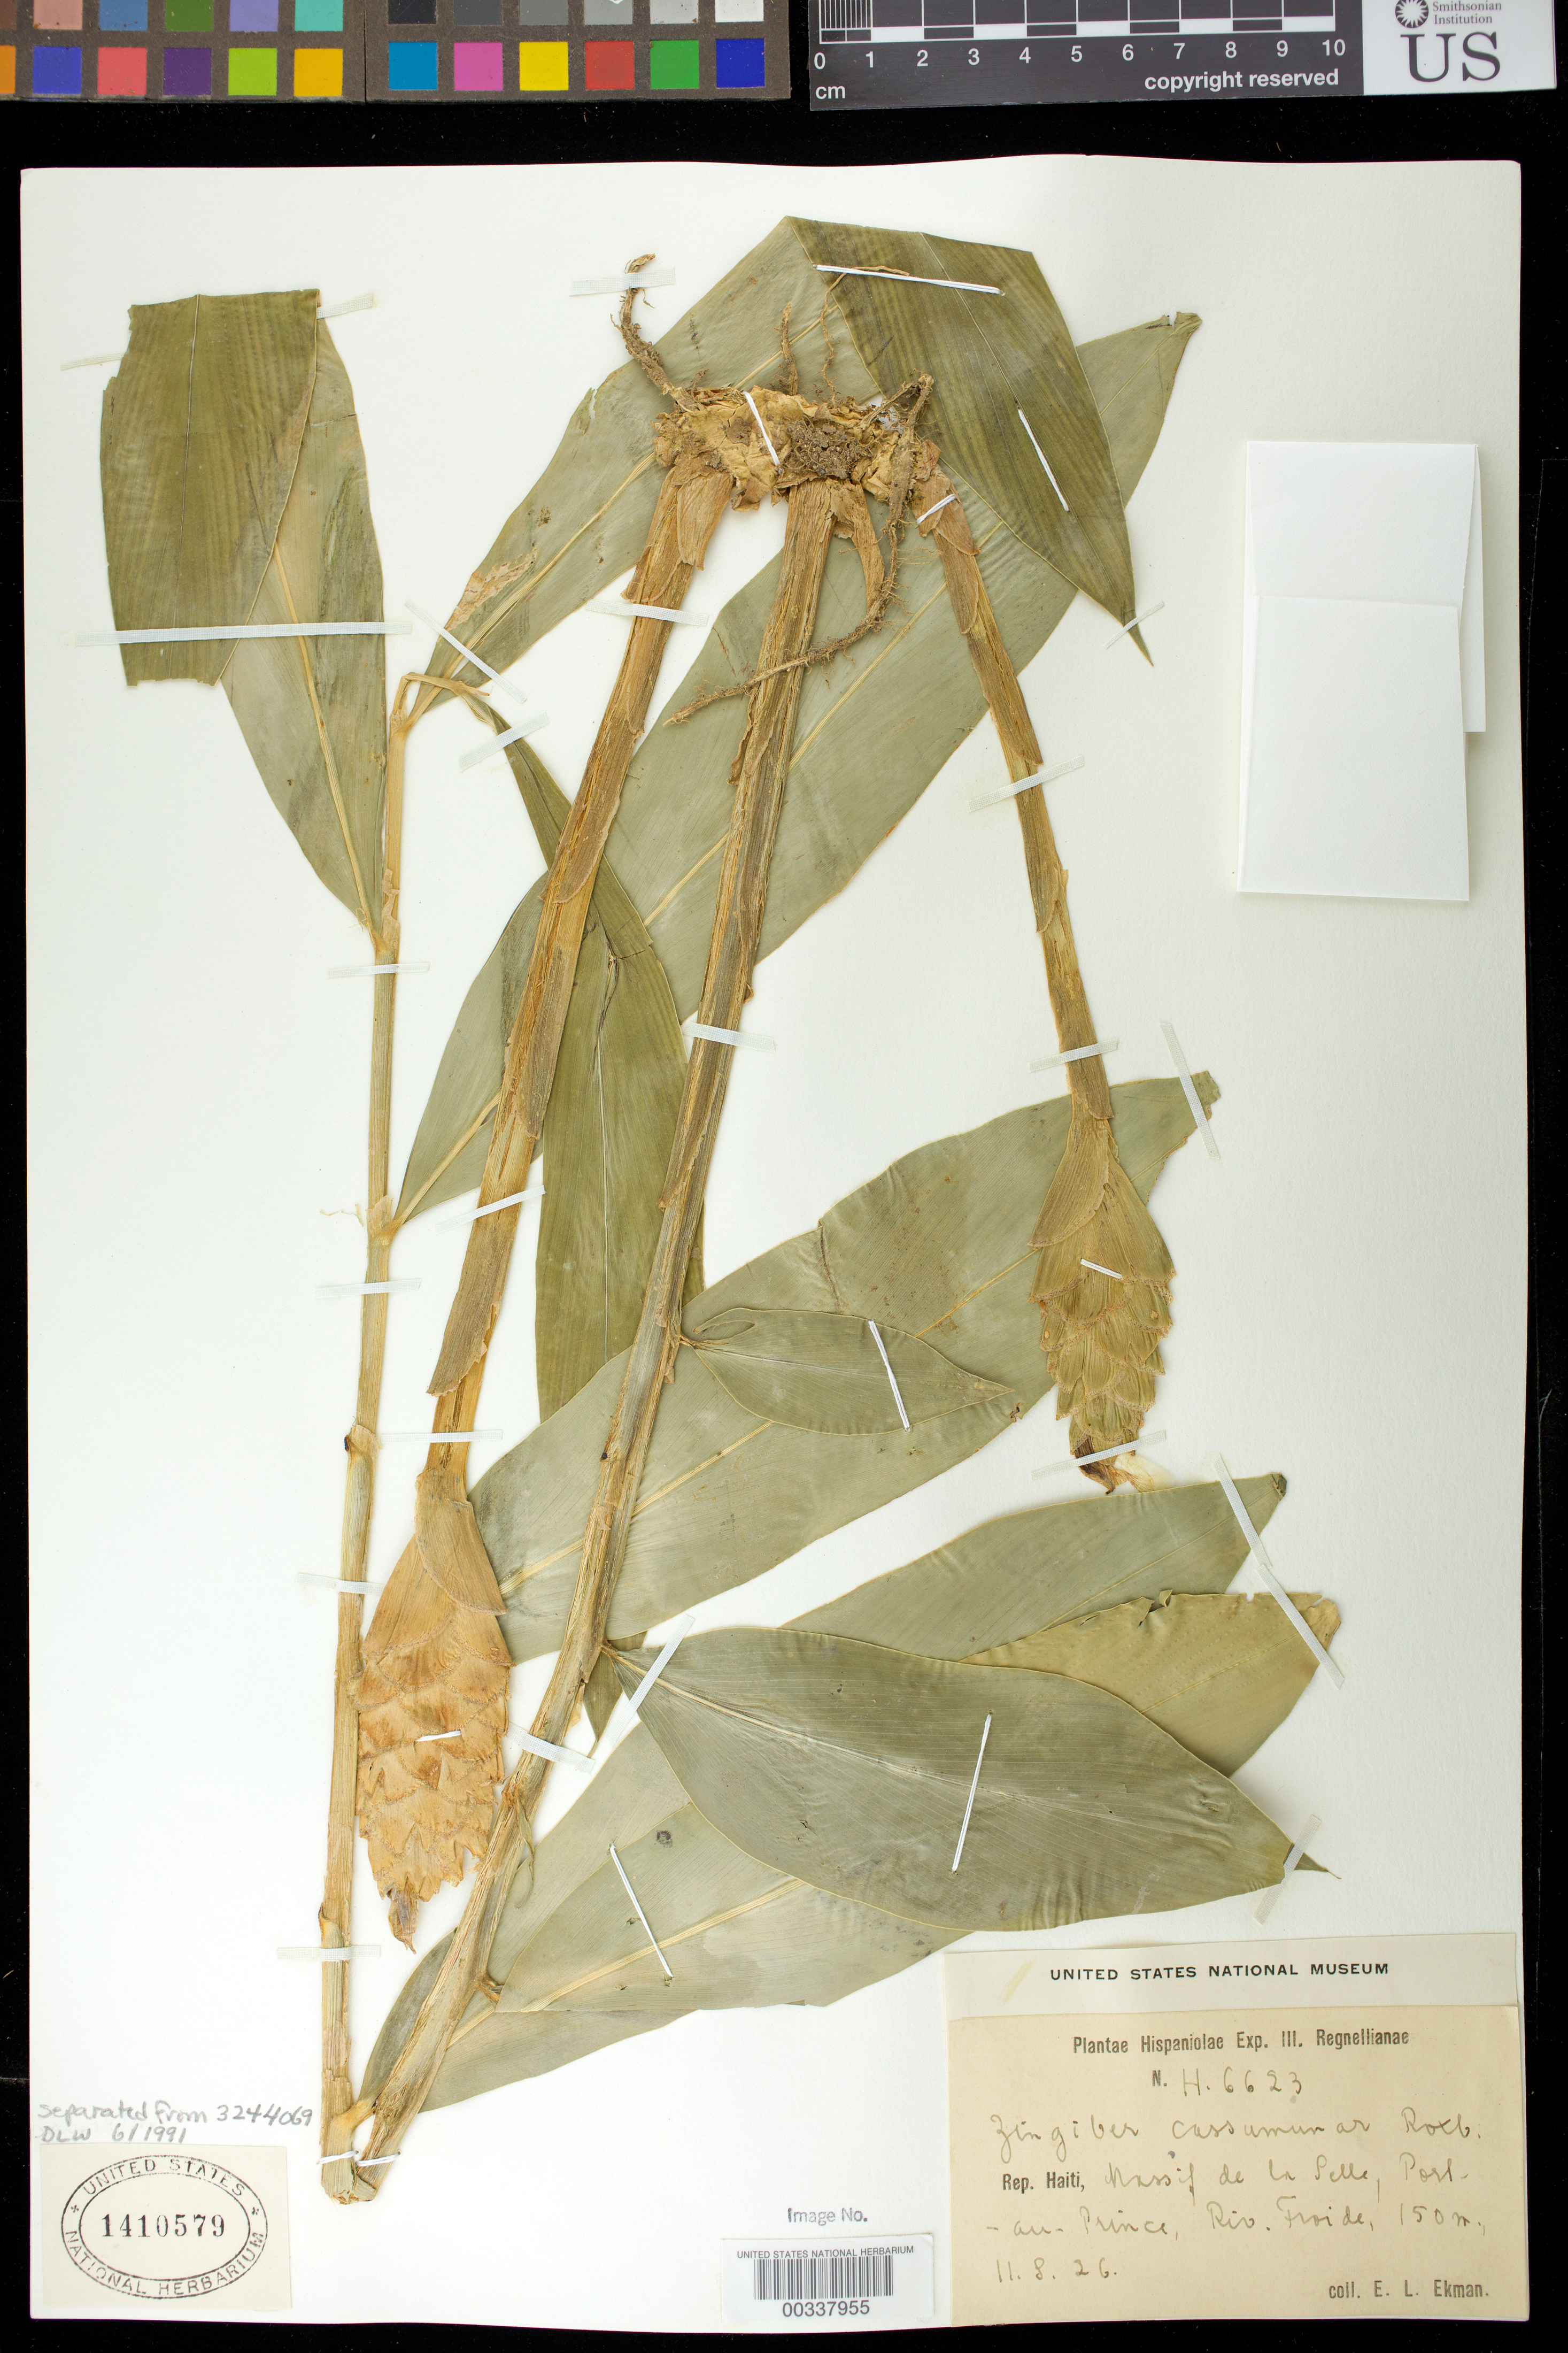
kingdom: Plantae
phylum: Tracheophyta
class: Liliopsida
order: Zingiberales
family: Zingiberaceae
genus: Zingiber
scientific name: Zingiber cassumunar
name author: Roxb.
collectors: E. L. Ekman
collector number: H.6623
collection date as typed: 11 Aug 1926 or 08 Nov 1926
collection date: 1926-08-11 or 1926-11-08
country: Haiti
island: Hispaniola Island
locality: Massif de la pelle, port-au-prince, riv. froide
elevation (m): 150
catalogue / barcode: US 1410579